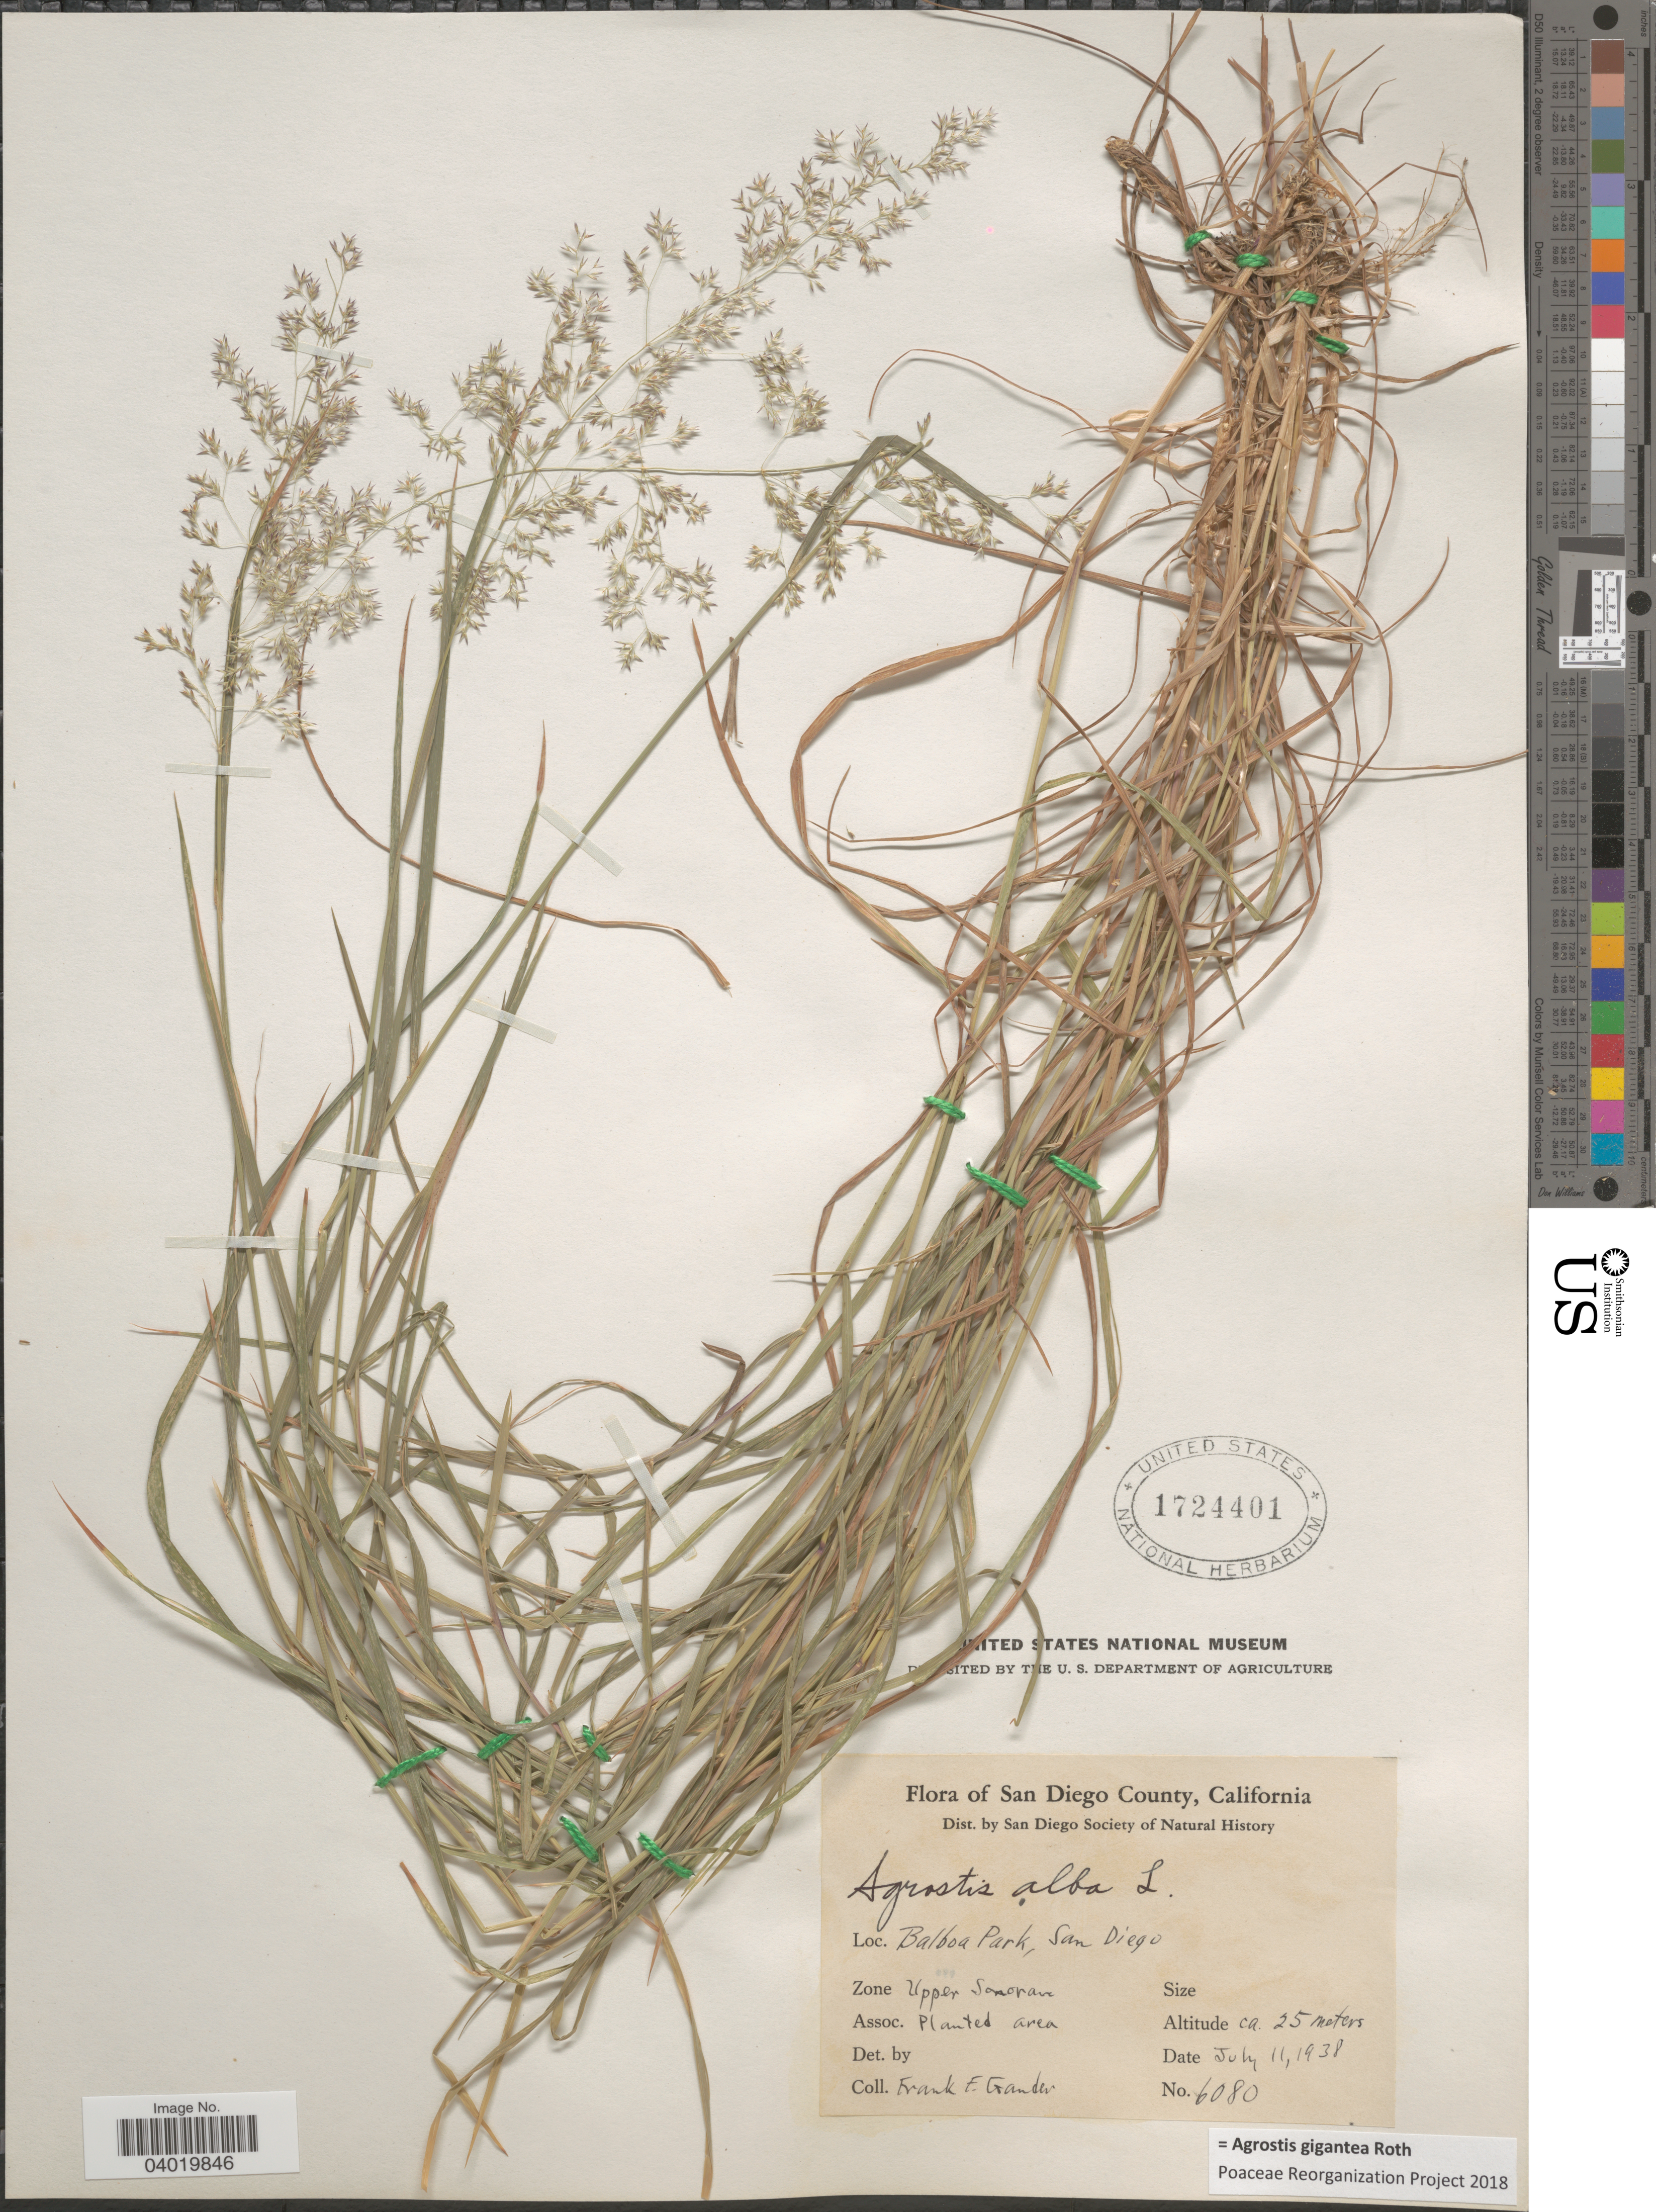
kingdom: Plantae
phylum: Tracheophyta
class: Liliopsida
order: Poales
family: Poaceae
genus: Agrostis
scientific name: Agrostis gigantea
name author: Roth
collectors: F. Gander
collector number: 6080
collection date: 1938-07-11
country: United States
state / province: California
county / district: San Diego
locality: San Diego County. Balboa Park, San Diego. Zone Upper Sonoran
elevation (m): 25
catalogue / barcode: US 1724401